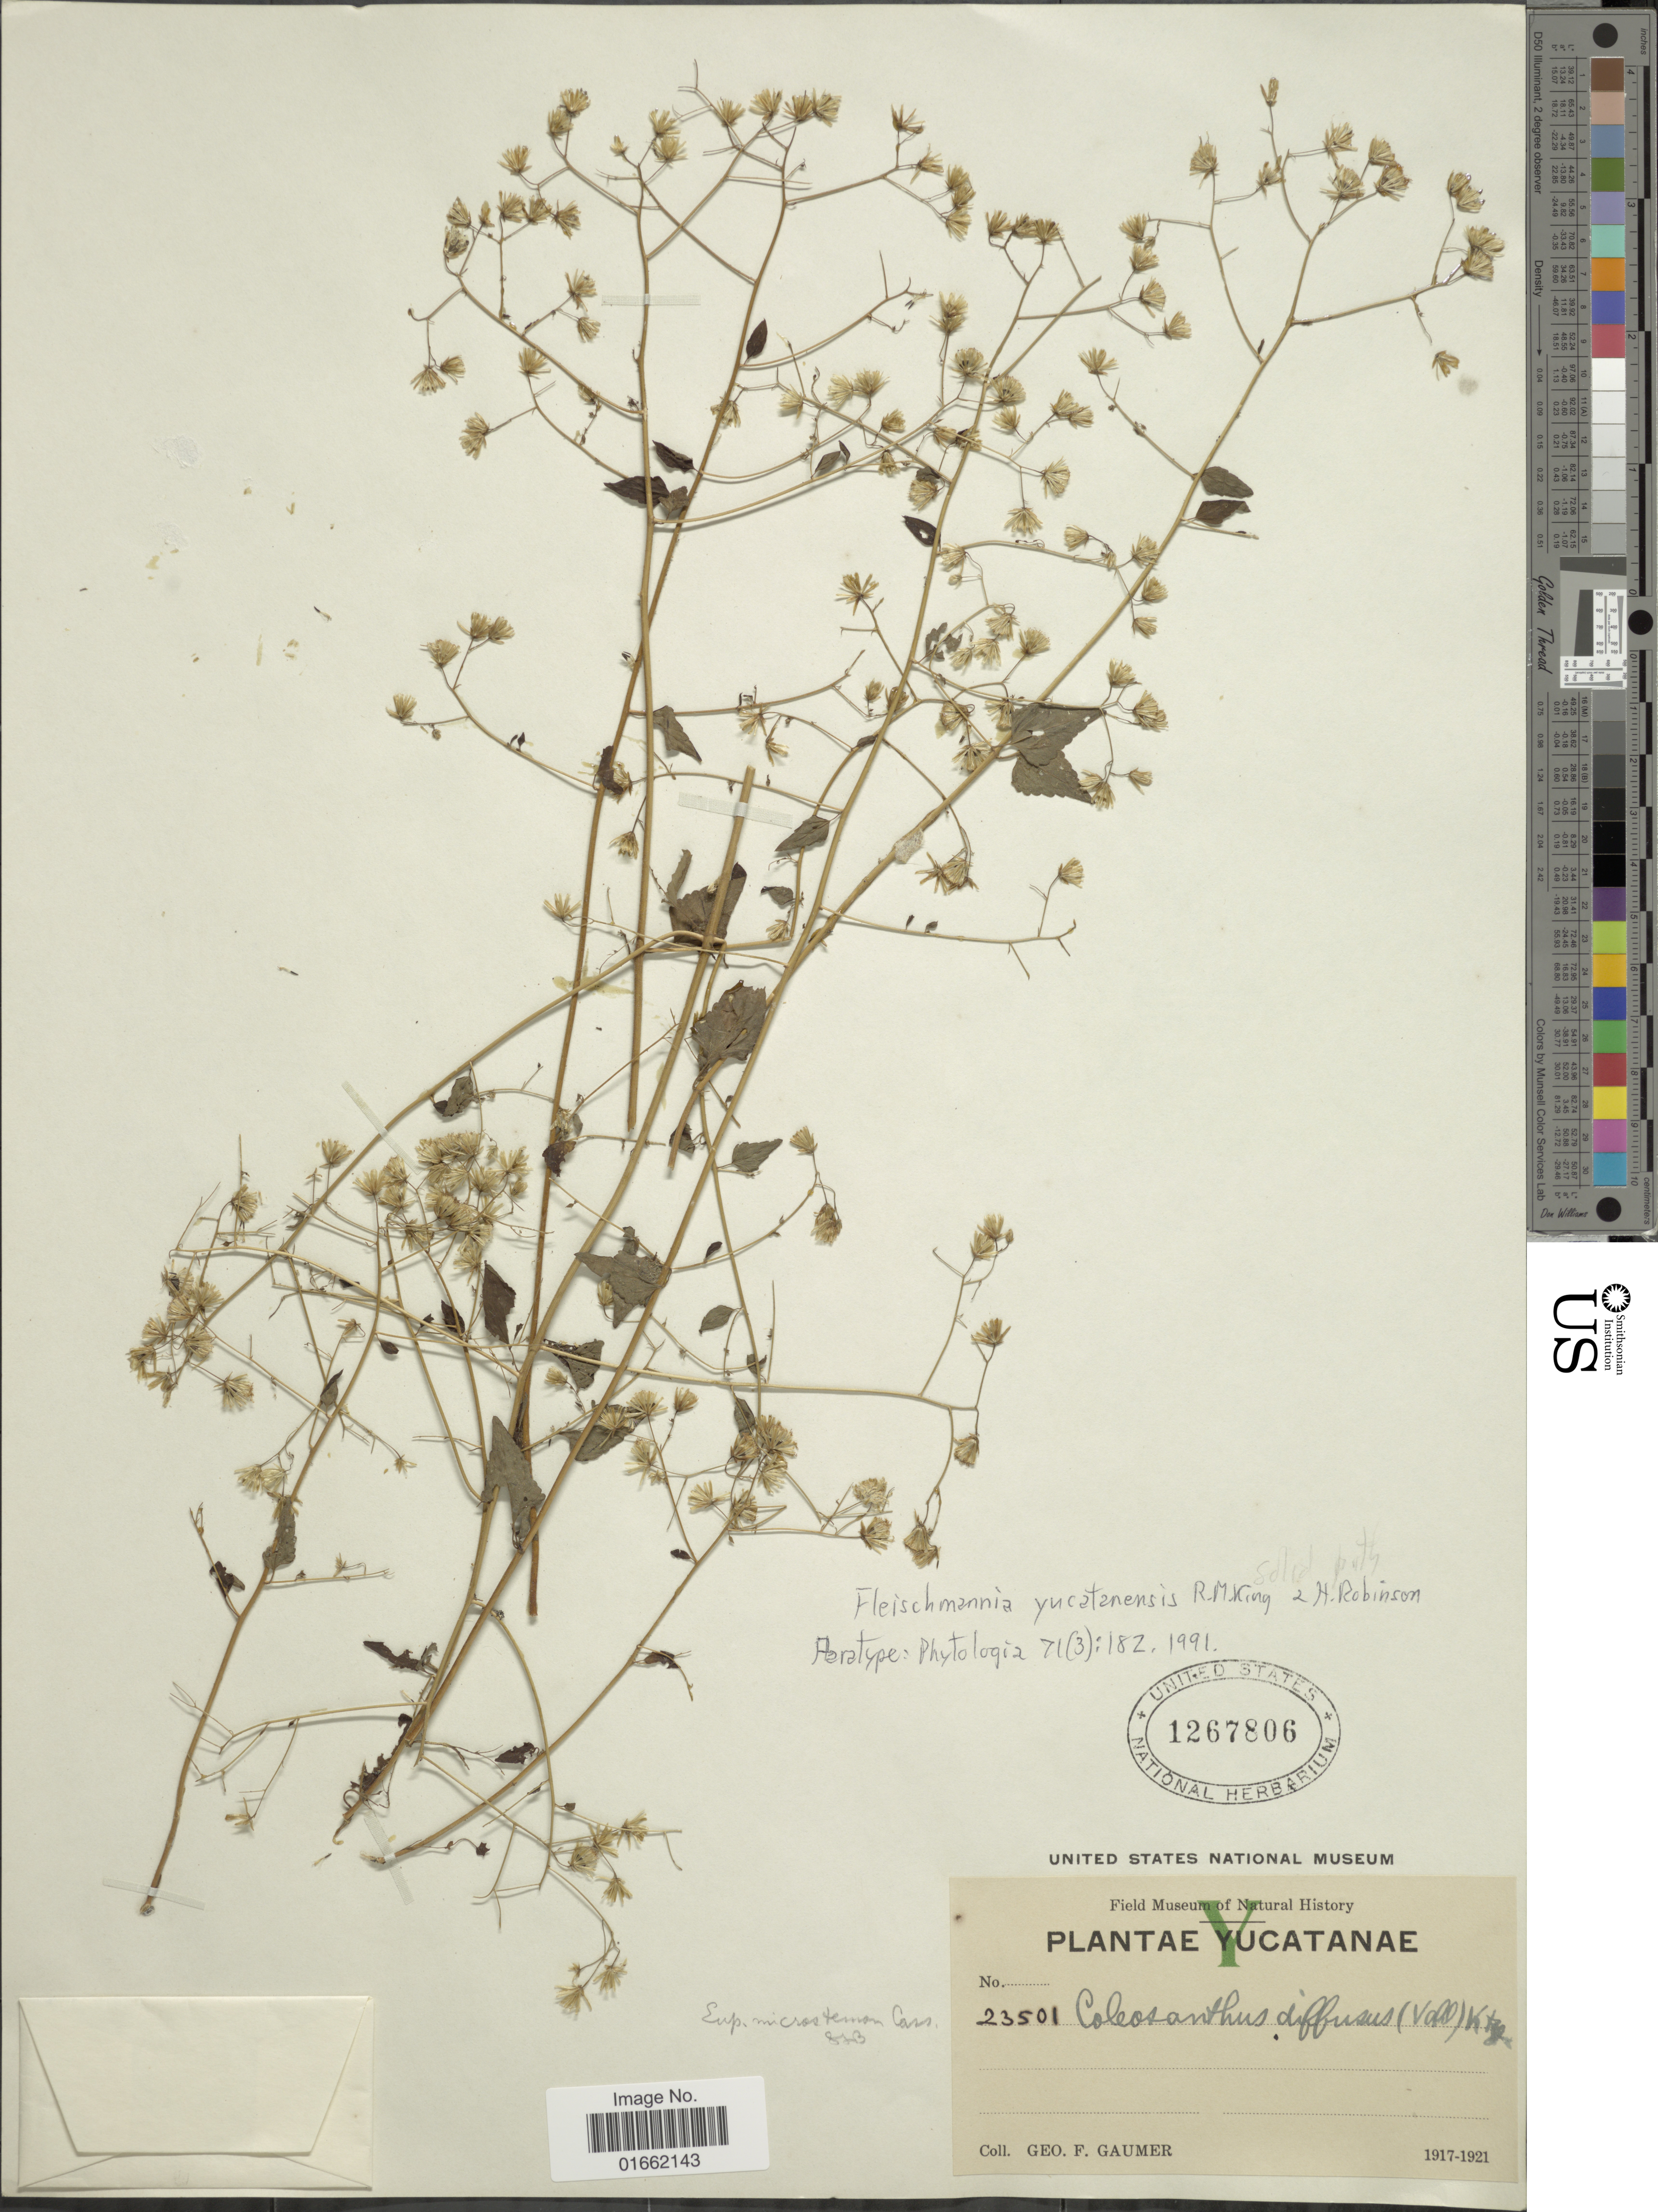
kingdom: Plantae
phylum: Tracheophyta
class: Magnoliopsida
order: Asterales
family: Asteraceae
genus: Fleischmannia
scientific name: Fleischmannia yucatanensis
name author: R.M. King & H. Rob.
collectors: G. F. Gaumer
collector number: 23501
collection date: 1917/1921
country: Mexico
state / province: Yucatán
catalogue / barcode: US 1267806